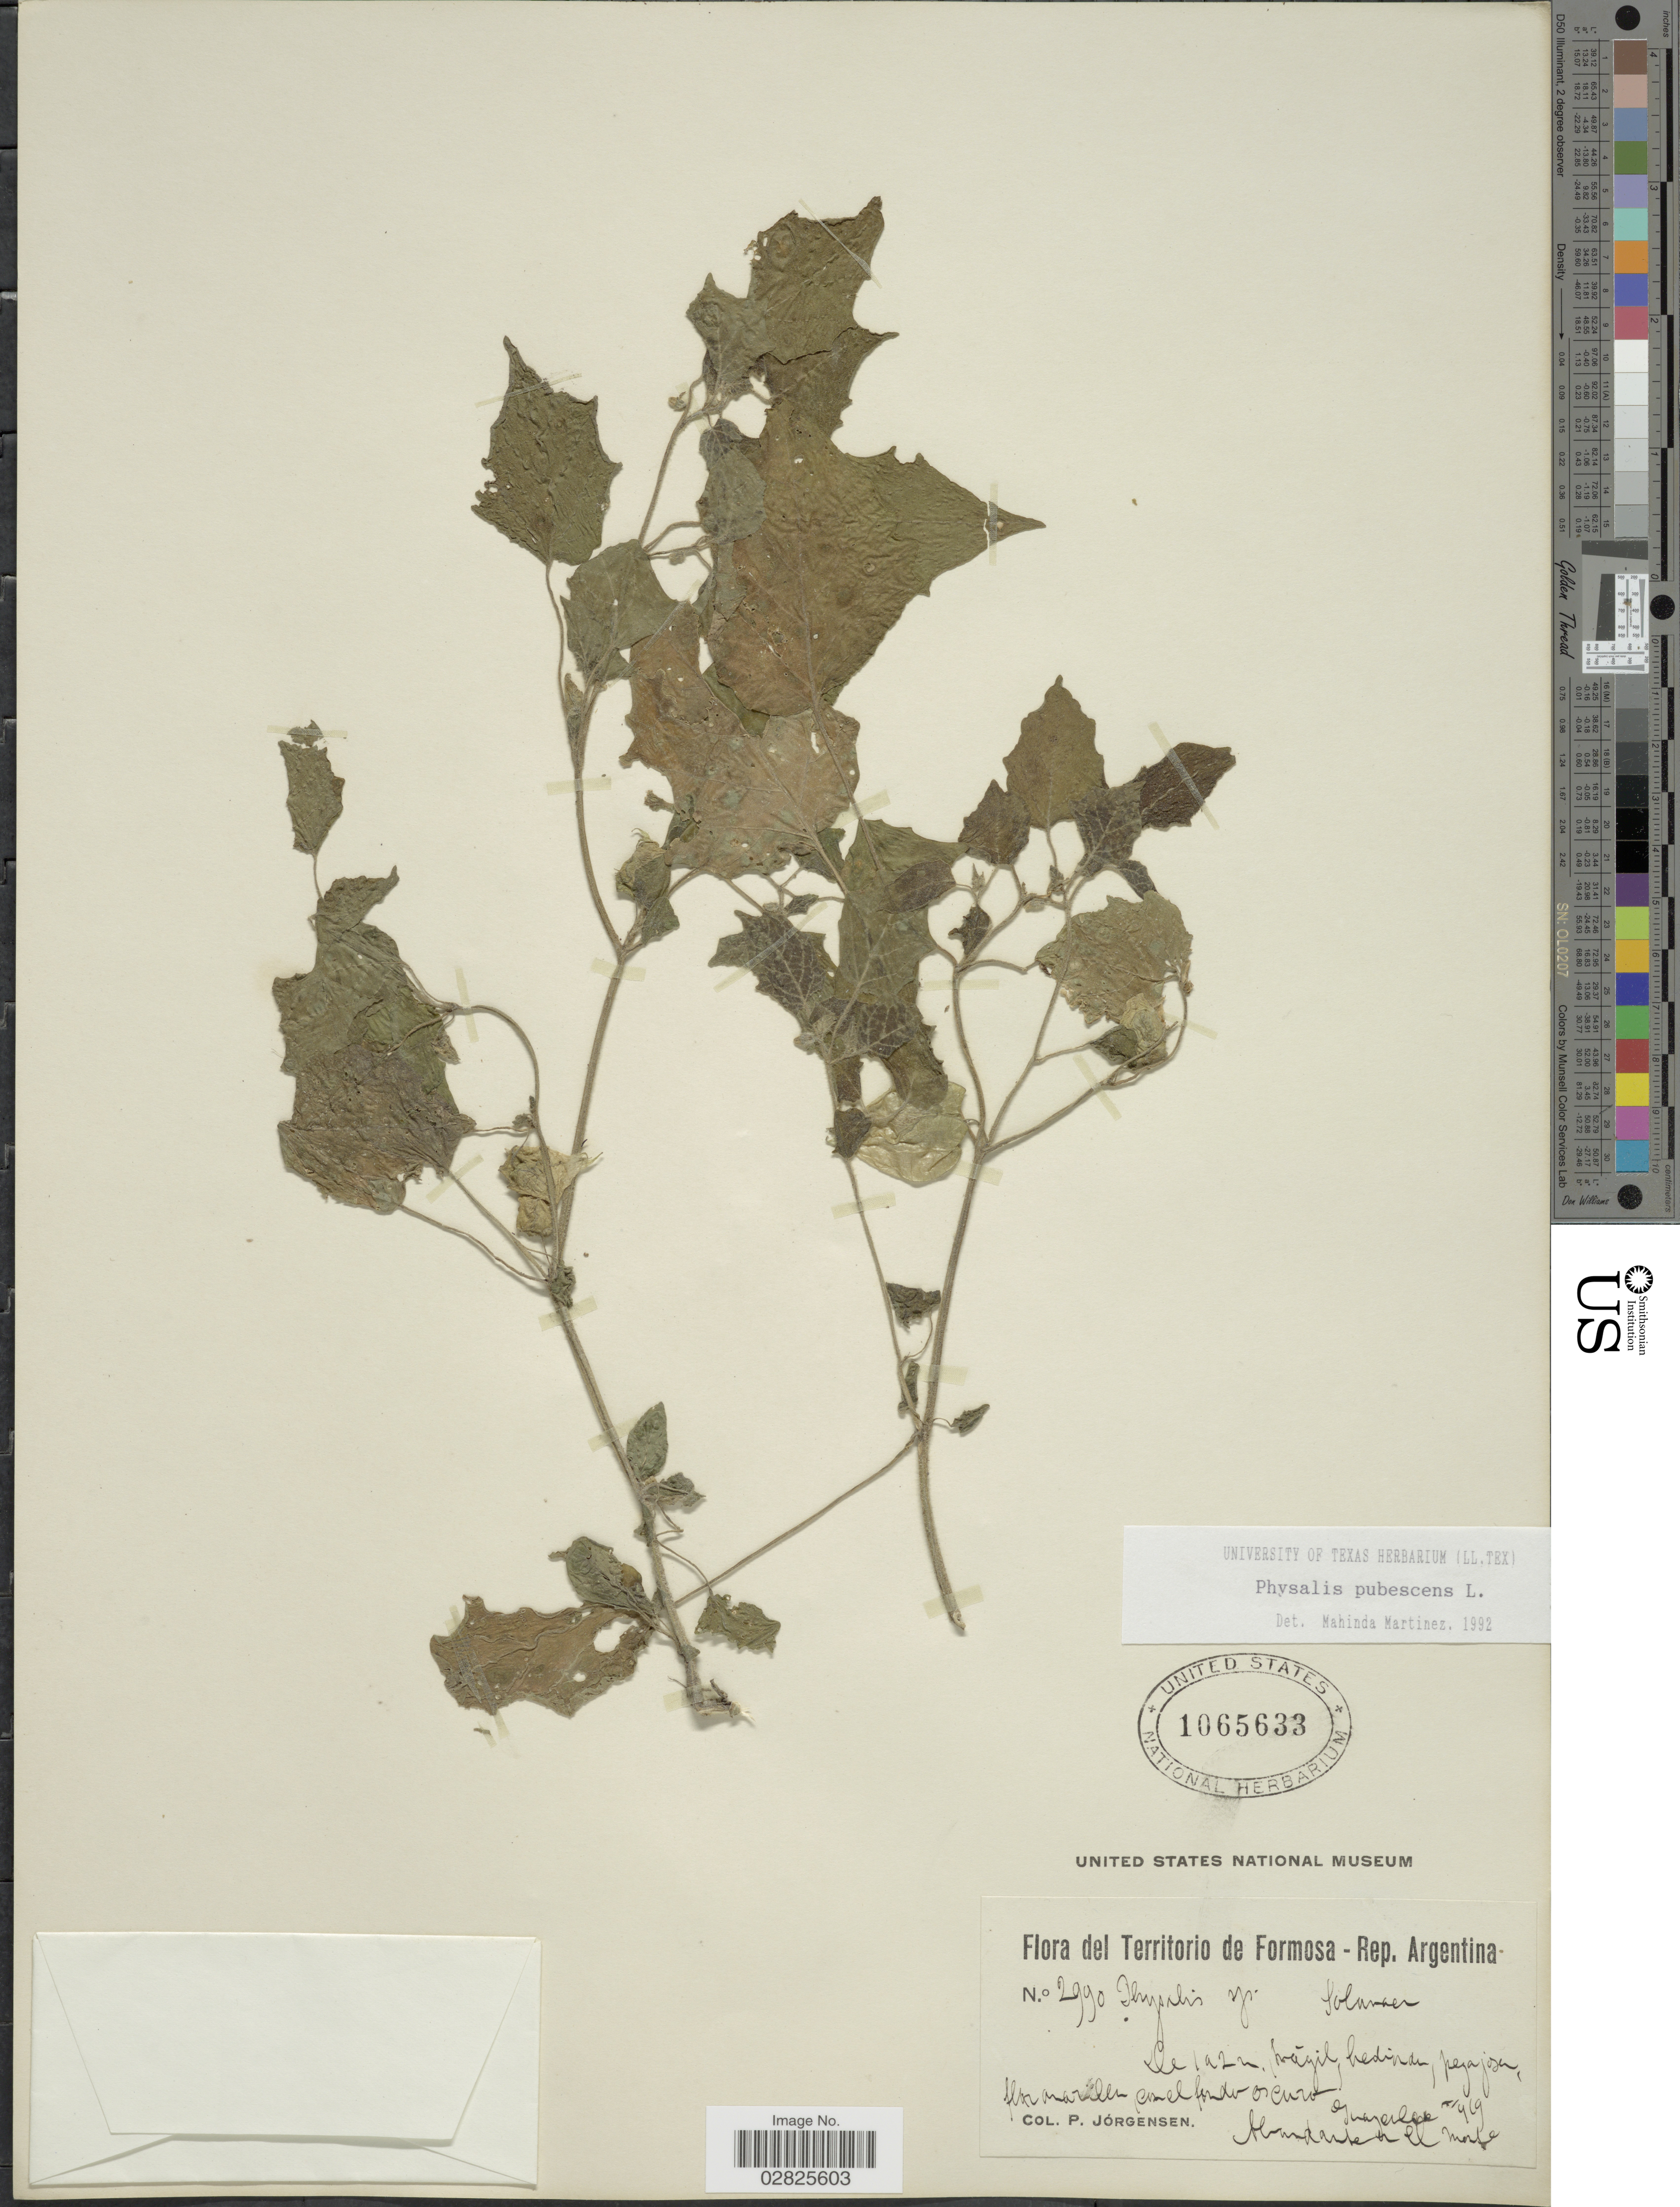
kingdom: Plantae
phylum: Tracheophyta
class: Magnoliopsida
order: Solanales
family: Solanaceae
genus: Physalis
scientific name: Physalis pubescens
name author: L.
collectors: P. Jörgensen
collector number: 2990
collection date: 1919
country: Argentina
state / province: Formosa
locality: Territorio de Formosa. Guaycolec.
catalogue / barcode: US 1065633